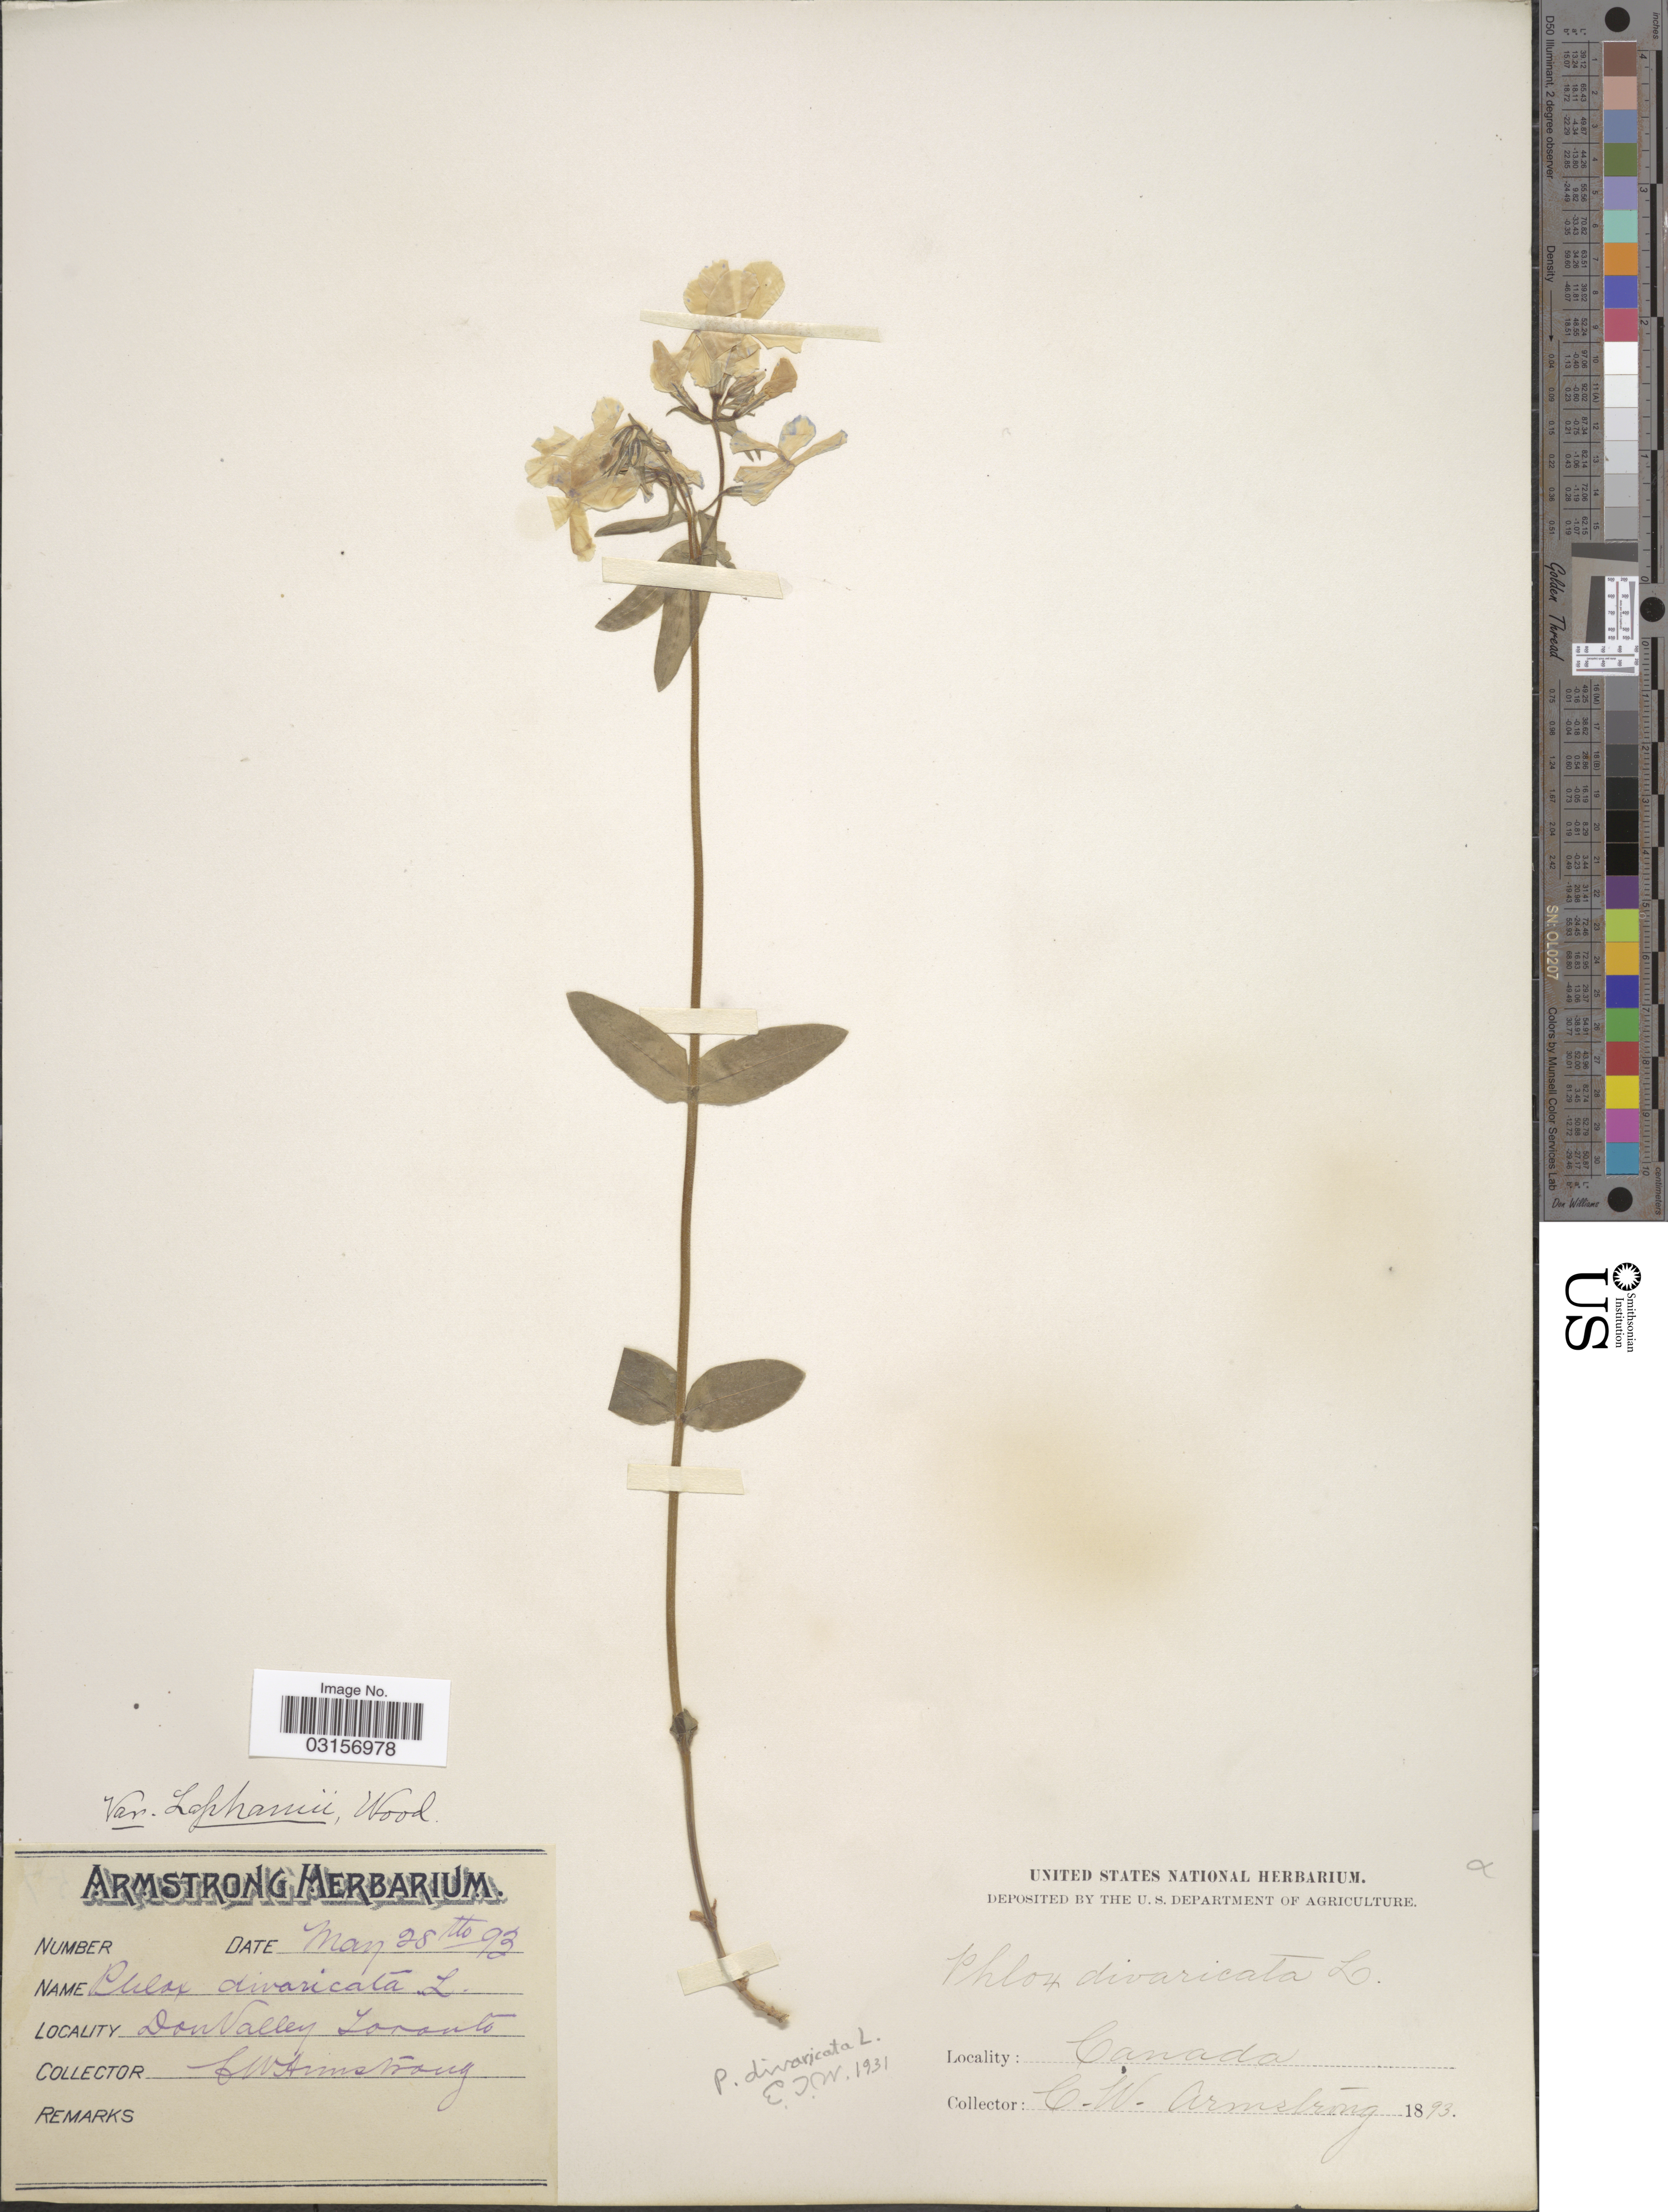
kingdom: Plantae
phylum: Tracheophyta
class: Magnoliopsida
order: Ericales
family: Polemoniaceae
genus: Phlox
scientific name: Phlox divaricata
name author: L.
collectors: C. W. Armstrong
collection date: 1893-05-28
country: Canada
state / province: Ontario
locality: Don Valley.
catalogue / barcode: US 103118